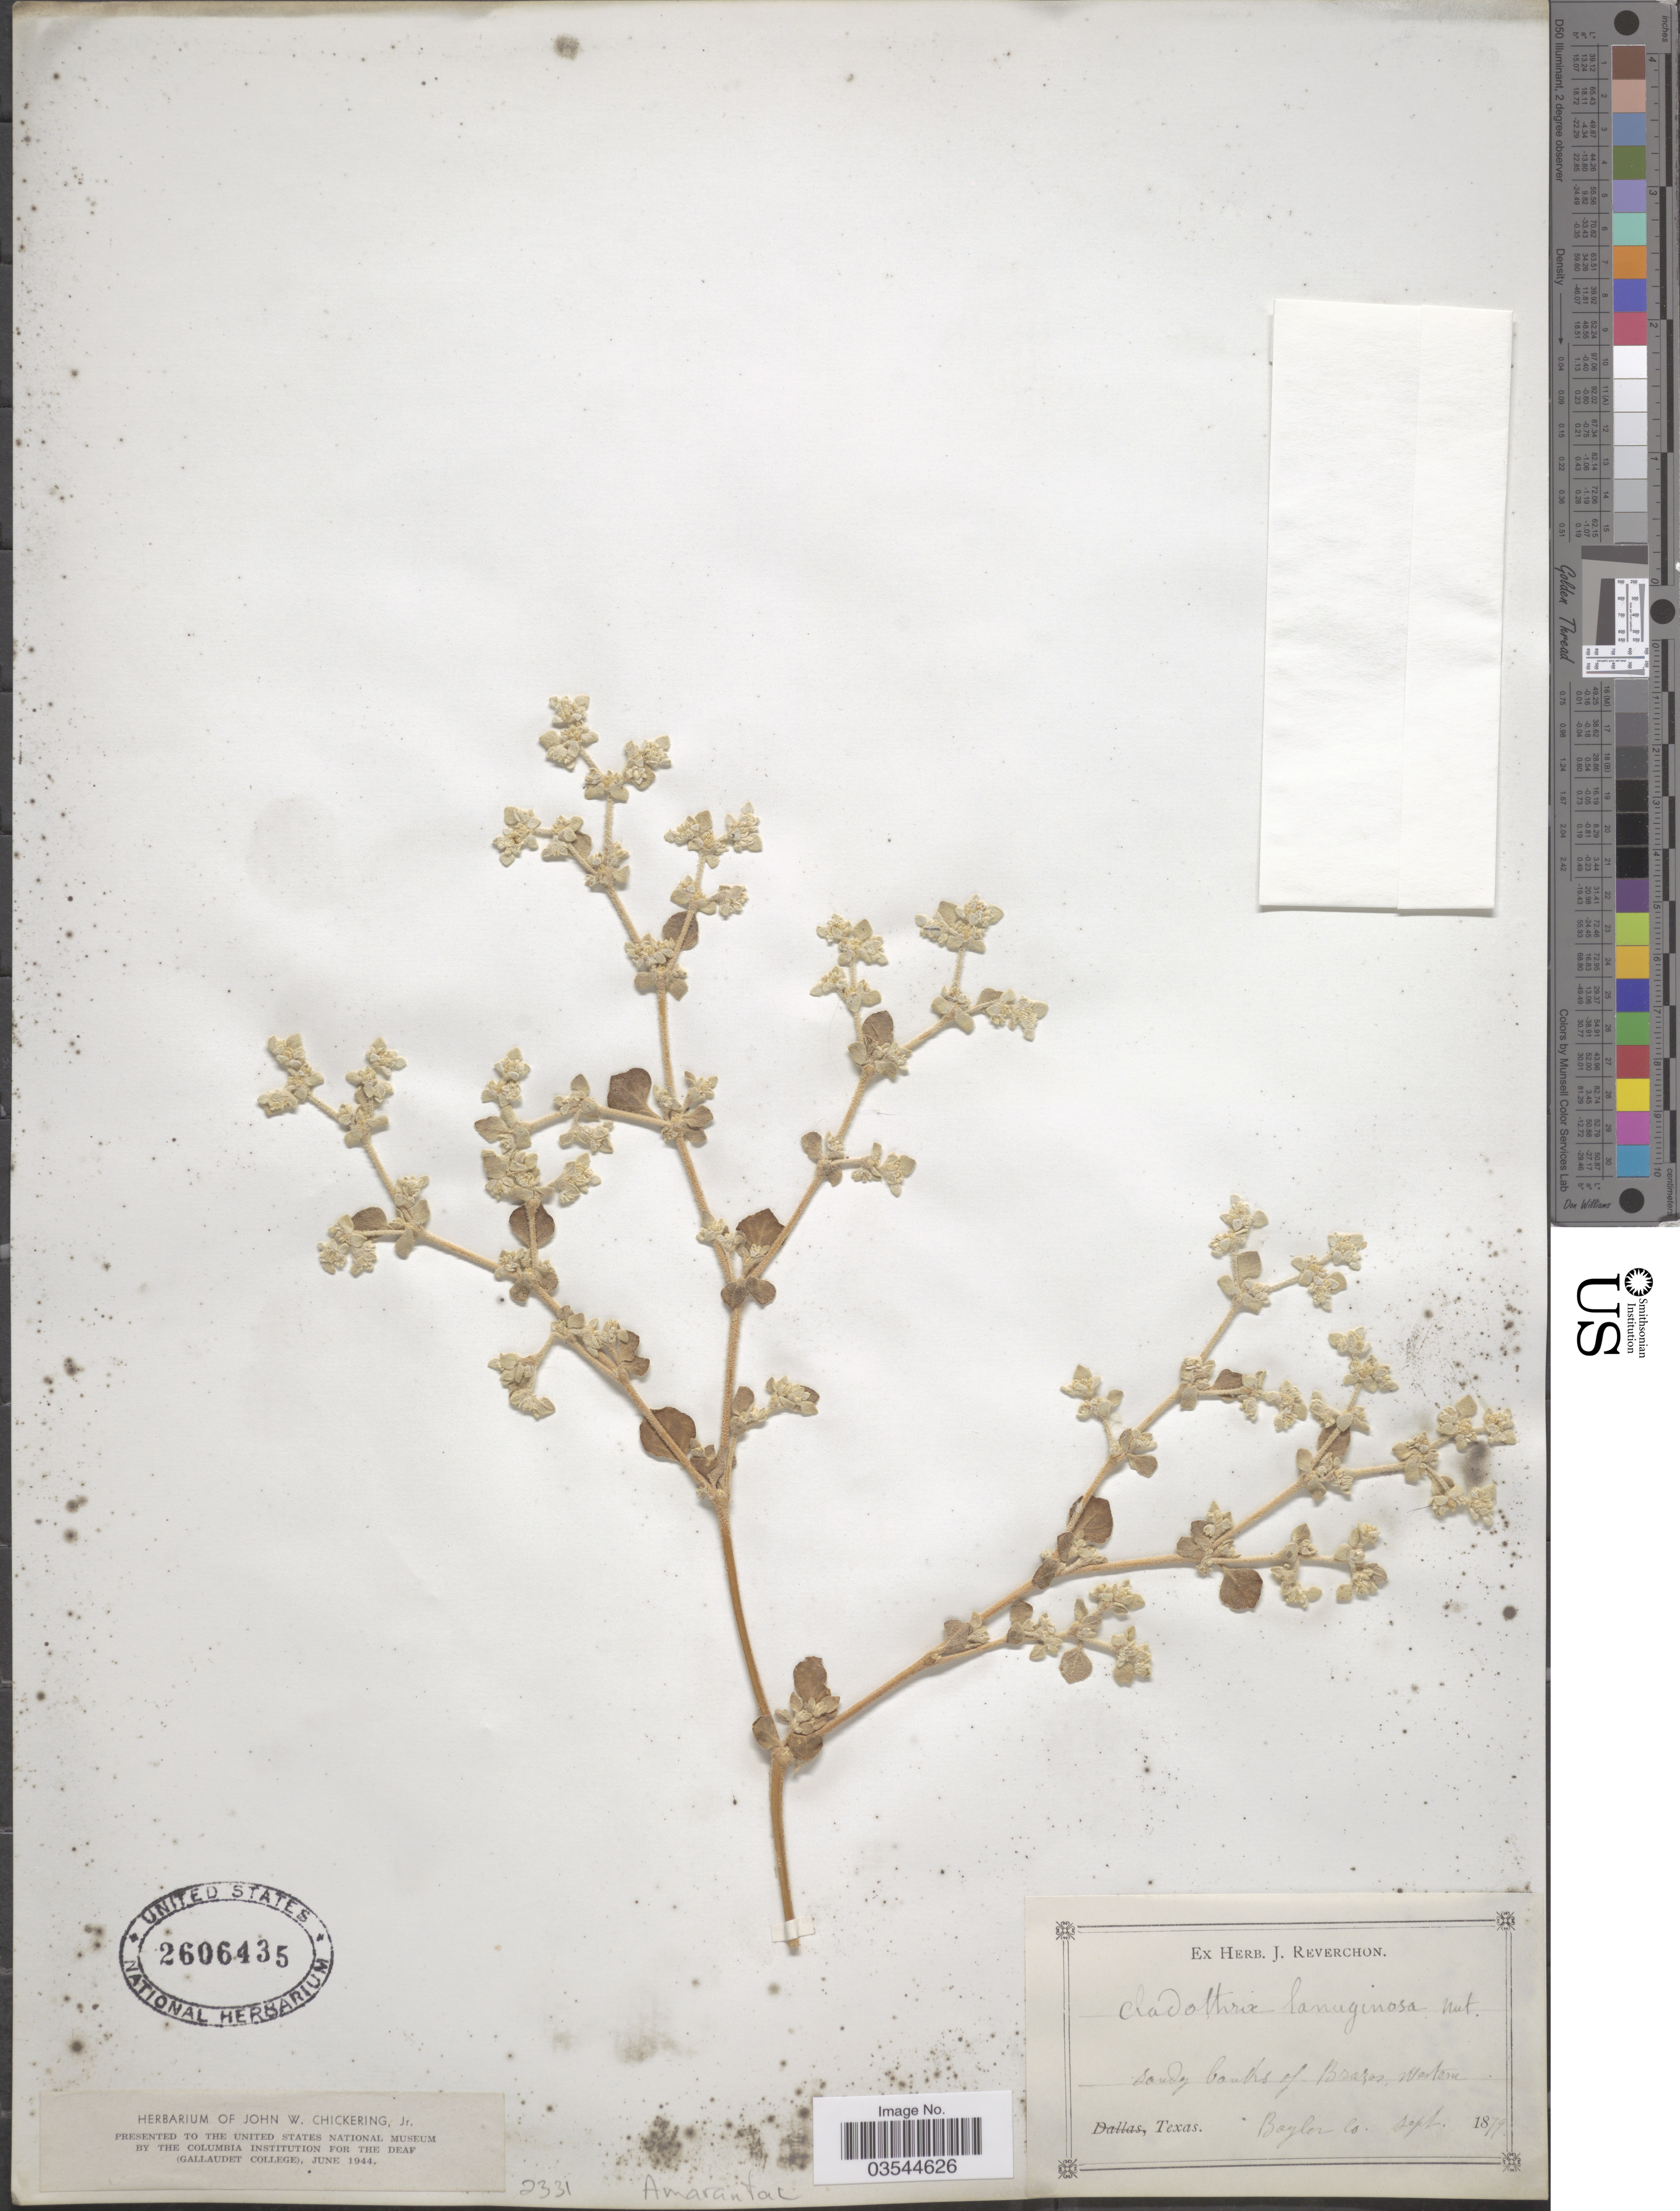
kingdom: Plantae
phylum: Tracheophyta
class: Magnoliopsida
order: Caryophyllales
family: Amaranthaceae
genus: Tidestromia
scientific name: Tidestromia lanuginosa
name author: (Nutt.) Standl.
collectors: ex herb. J. Reverchon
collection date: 1879-09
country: United States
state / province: Texas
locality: Sandy banks of Brazos, western. Baylor Co.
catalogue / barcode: US 2606435